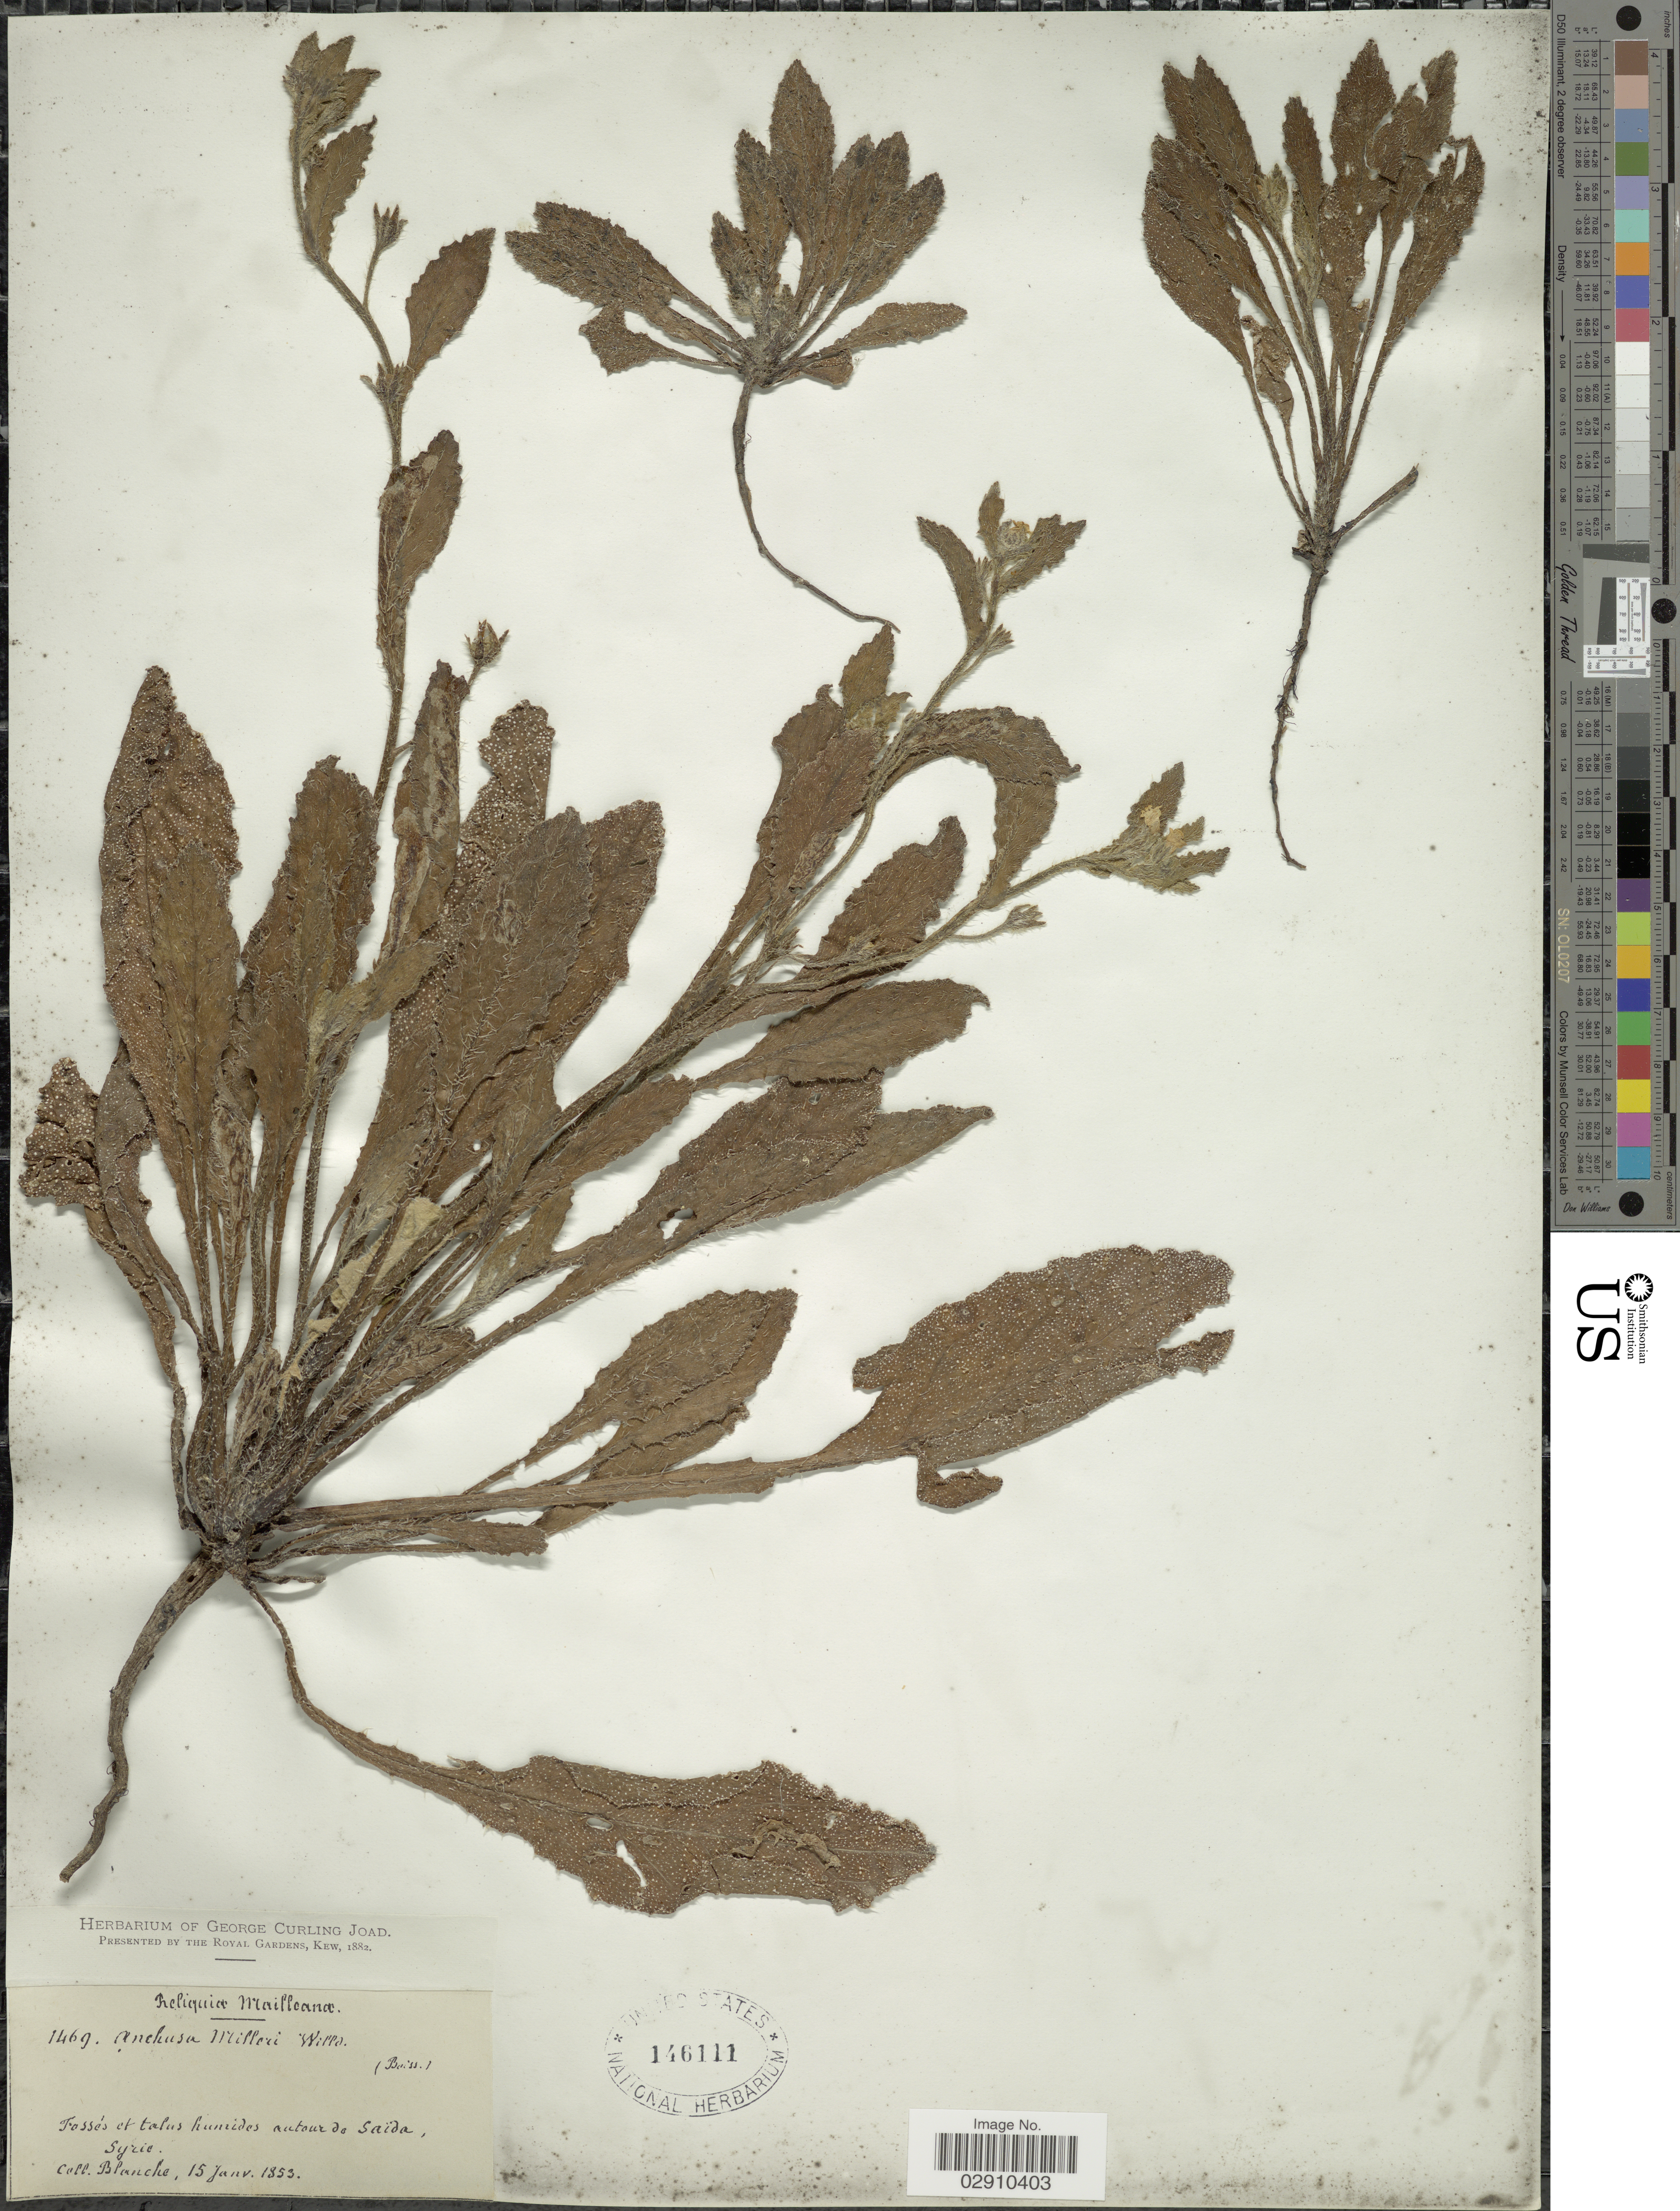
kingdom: Plantae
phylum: Tracheophyta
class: Magnoliopsida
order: Boraginales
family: Boraginaceae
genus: Anchusa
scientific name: Anchusa milleri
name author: Lam. ex Spreng.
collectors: -. Blanche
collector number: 1469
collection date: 1853-01-15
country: Syria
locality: Fossés et talus humides autour de Saïda.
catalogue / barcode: US 146111